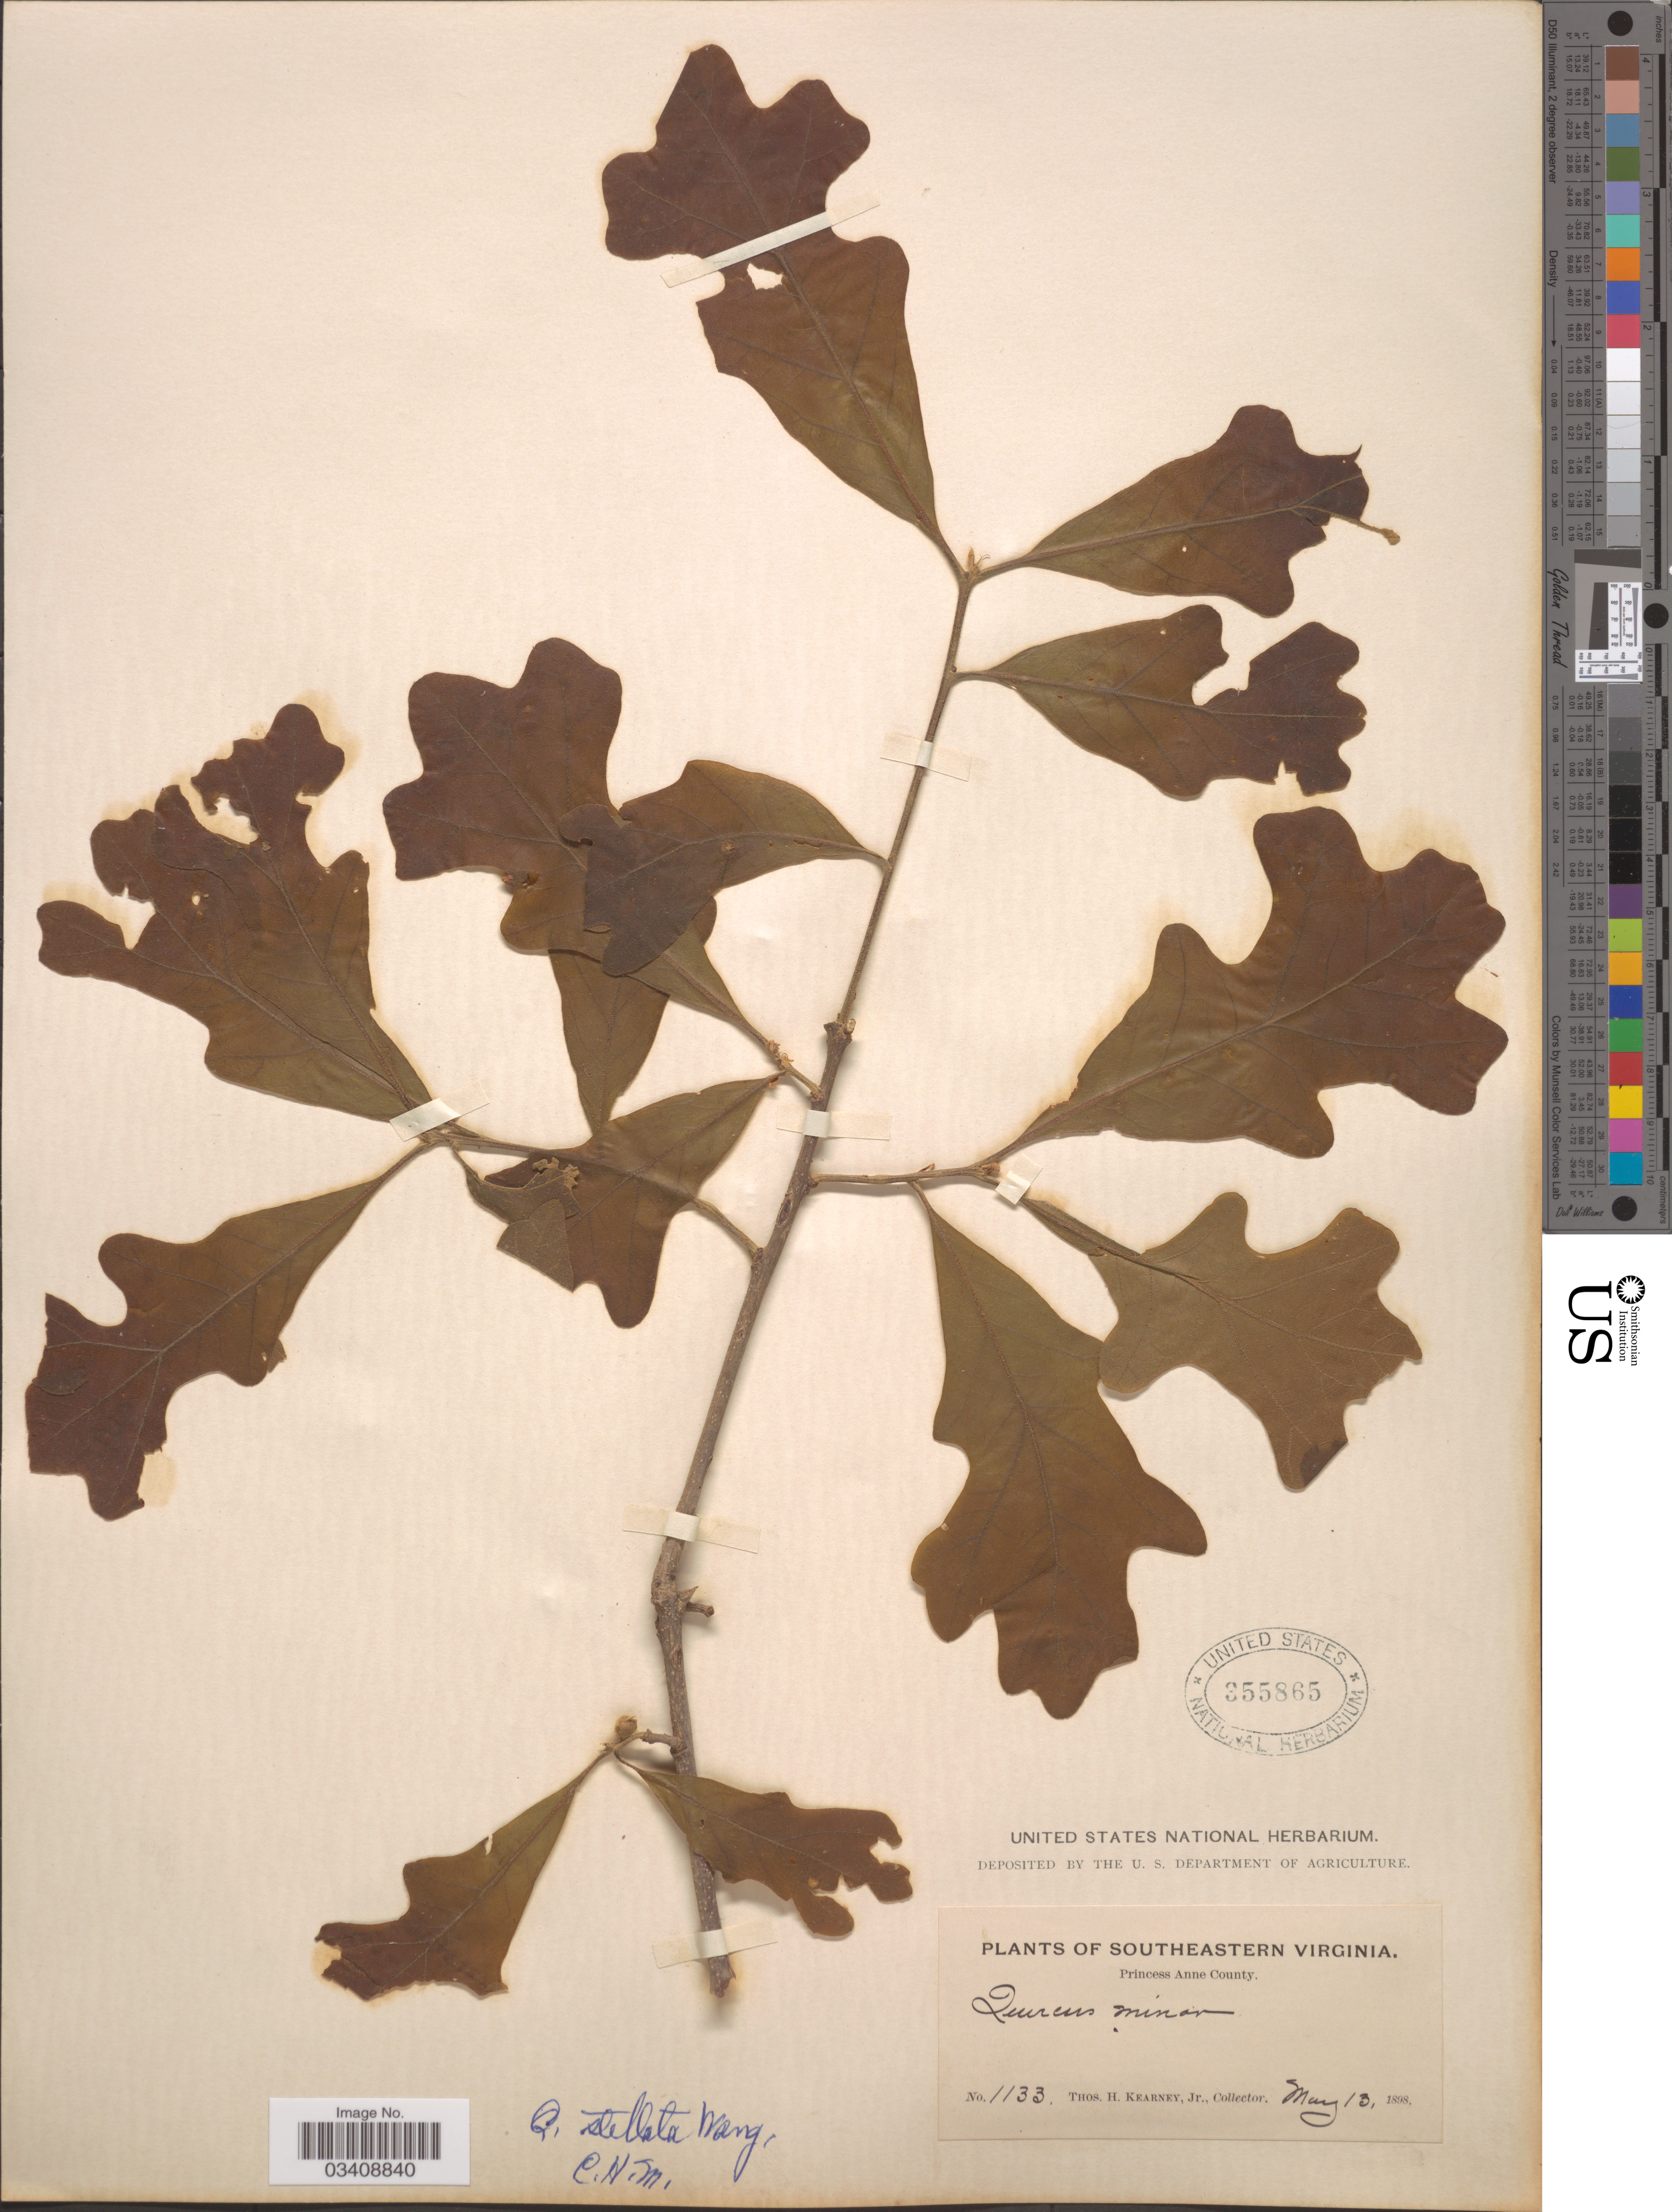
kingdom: Plantae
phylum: Tracheophyta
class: Magnoliopsida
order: Fagales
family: Fagaceae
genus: Quercus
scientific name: Quercus stellata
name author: Wangenh.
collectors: T. H. Kearney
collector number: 1133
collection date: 1898-05-13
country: United States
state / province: Virginia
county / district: City of Virginia Beach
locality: Southeastern Virginia. Princess Anne County.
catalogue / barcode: US 355865